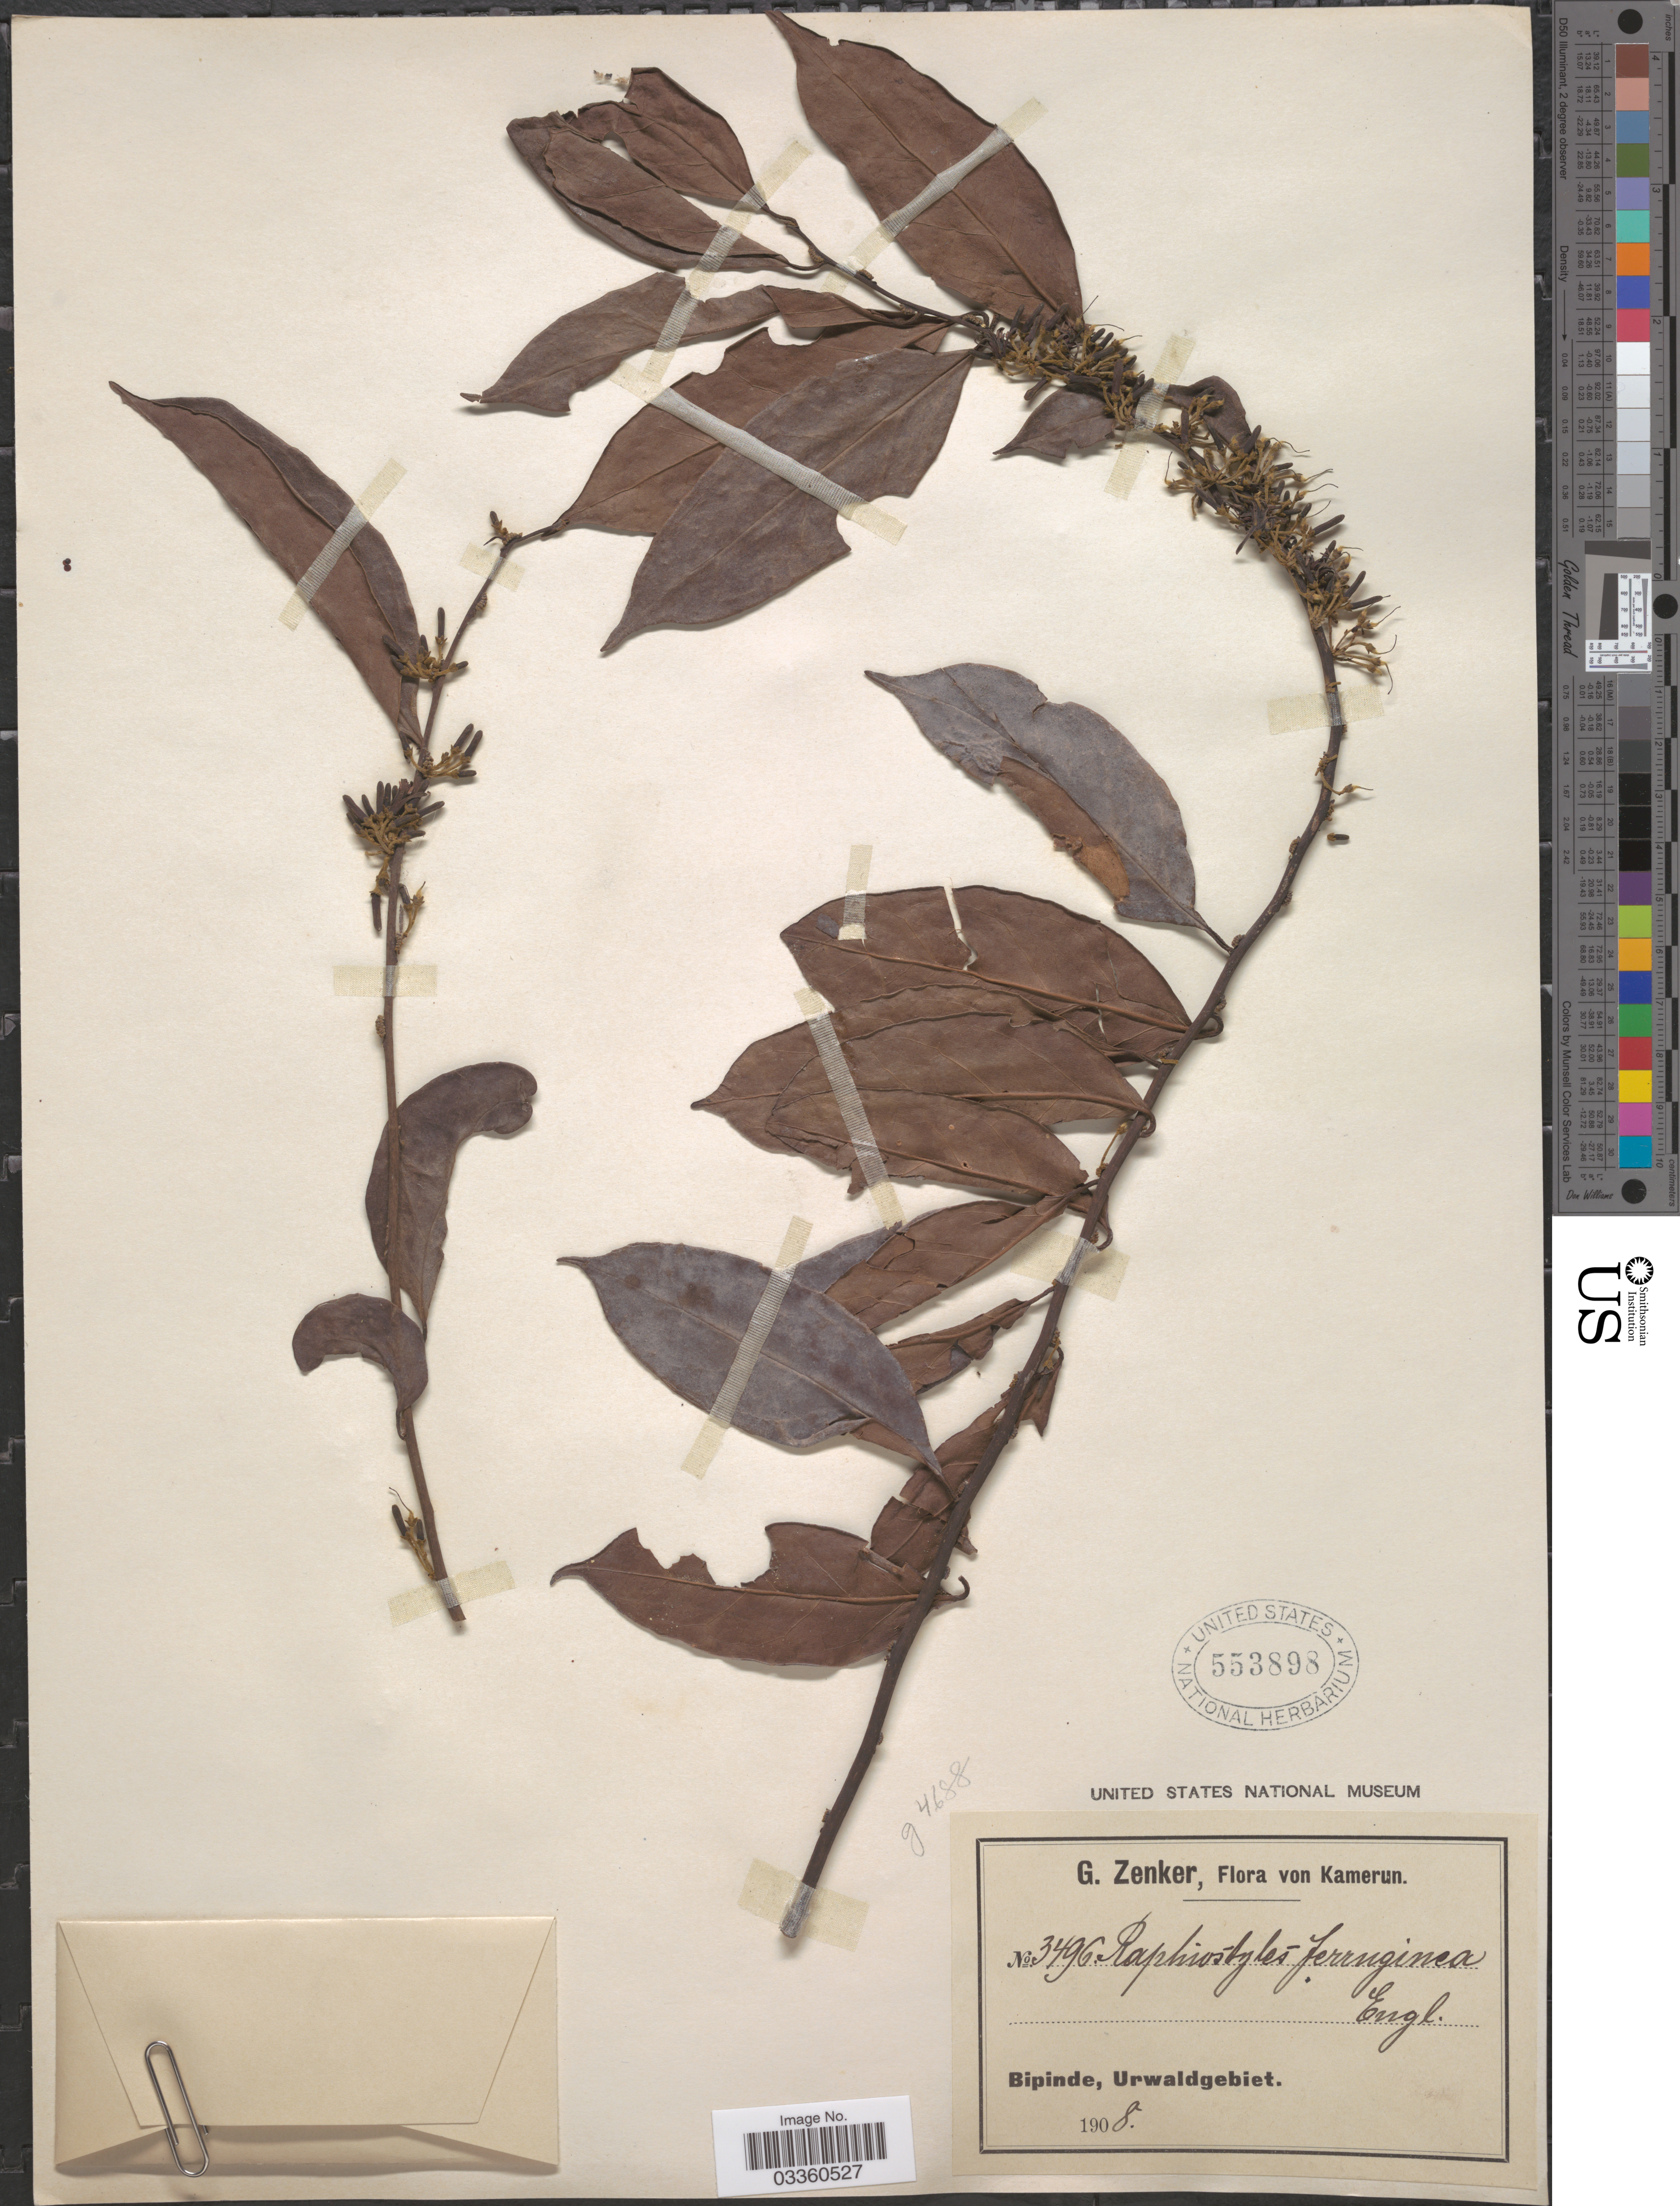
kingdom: Plantae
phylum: Tracheophyta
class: Magnoliopsida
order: Metteniusales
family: Metteniusaceae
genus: Rhaphiostylis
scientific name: Rhaphiostylis ferruginea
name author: Engl.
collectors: G. A. Zenker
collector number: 3496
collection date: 1908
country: Cameroon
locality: Kamerun. Bipinde, Urwaldgebiet.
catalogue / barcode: US 553898